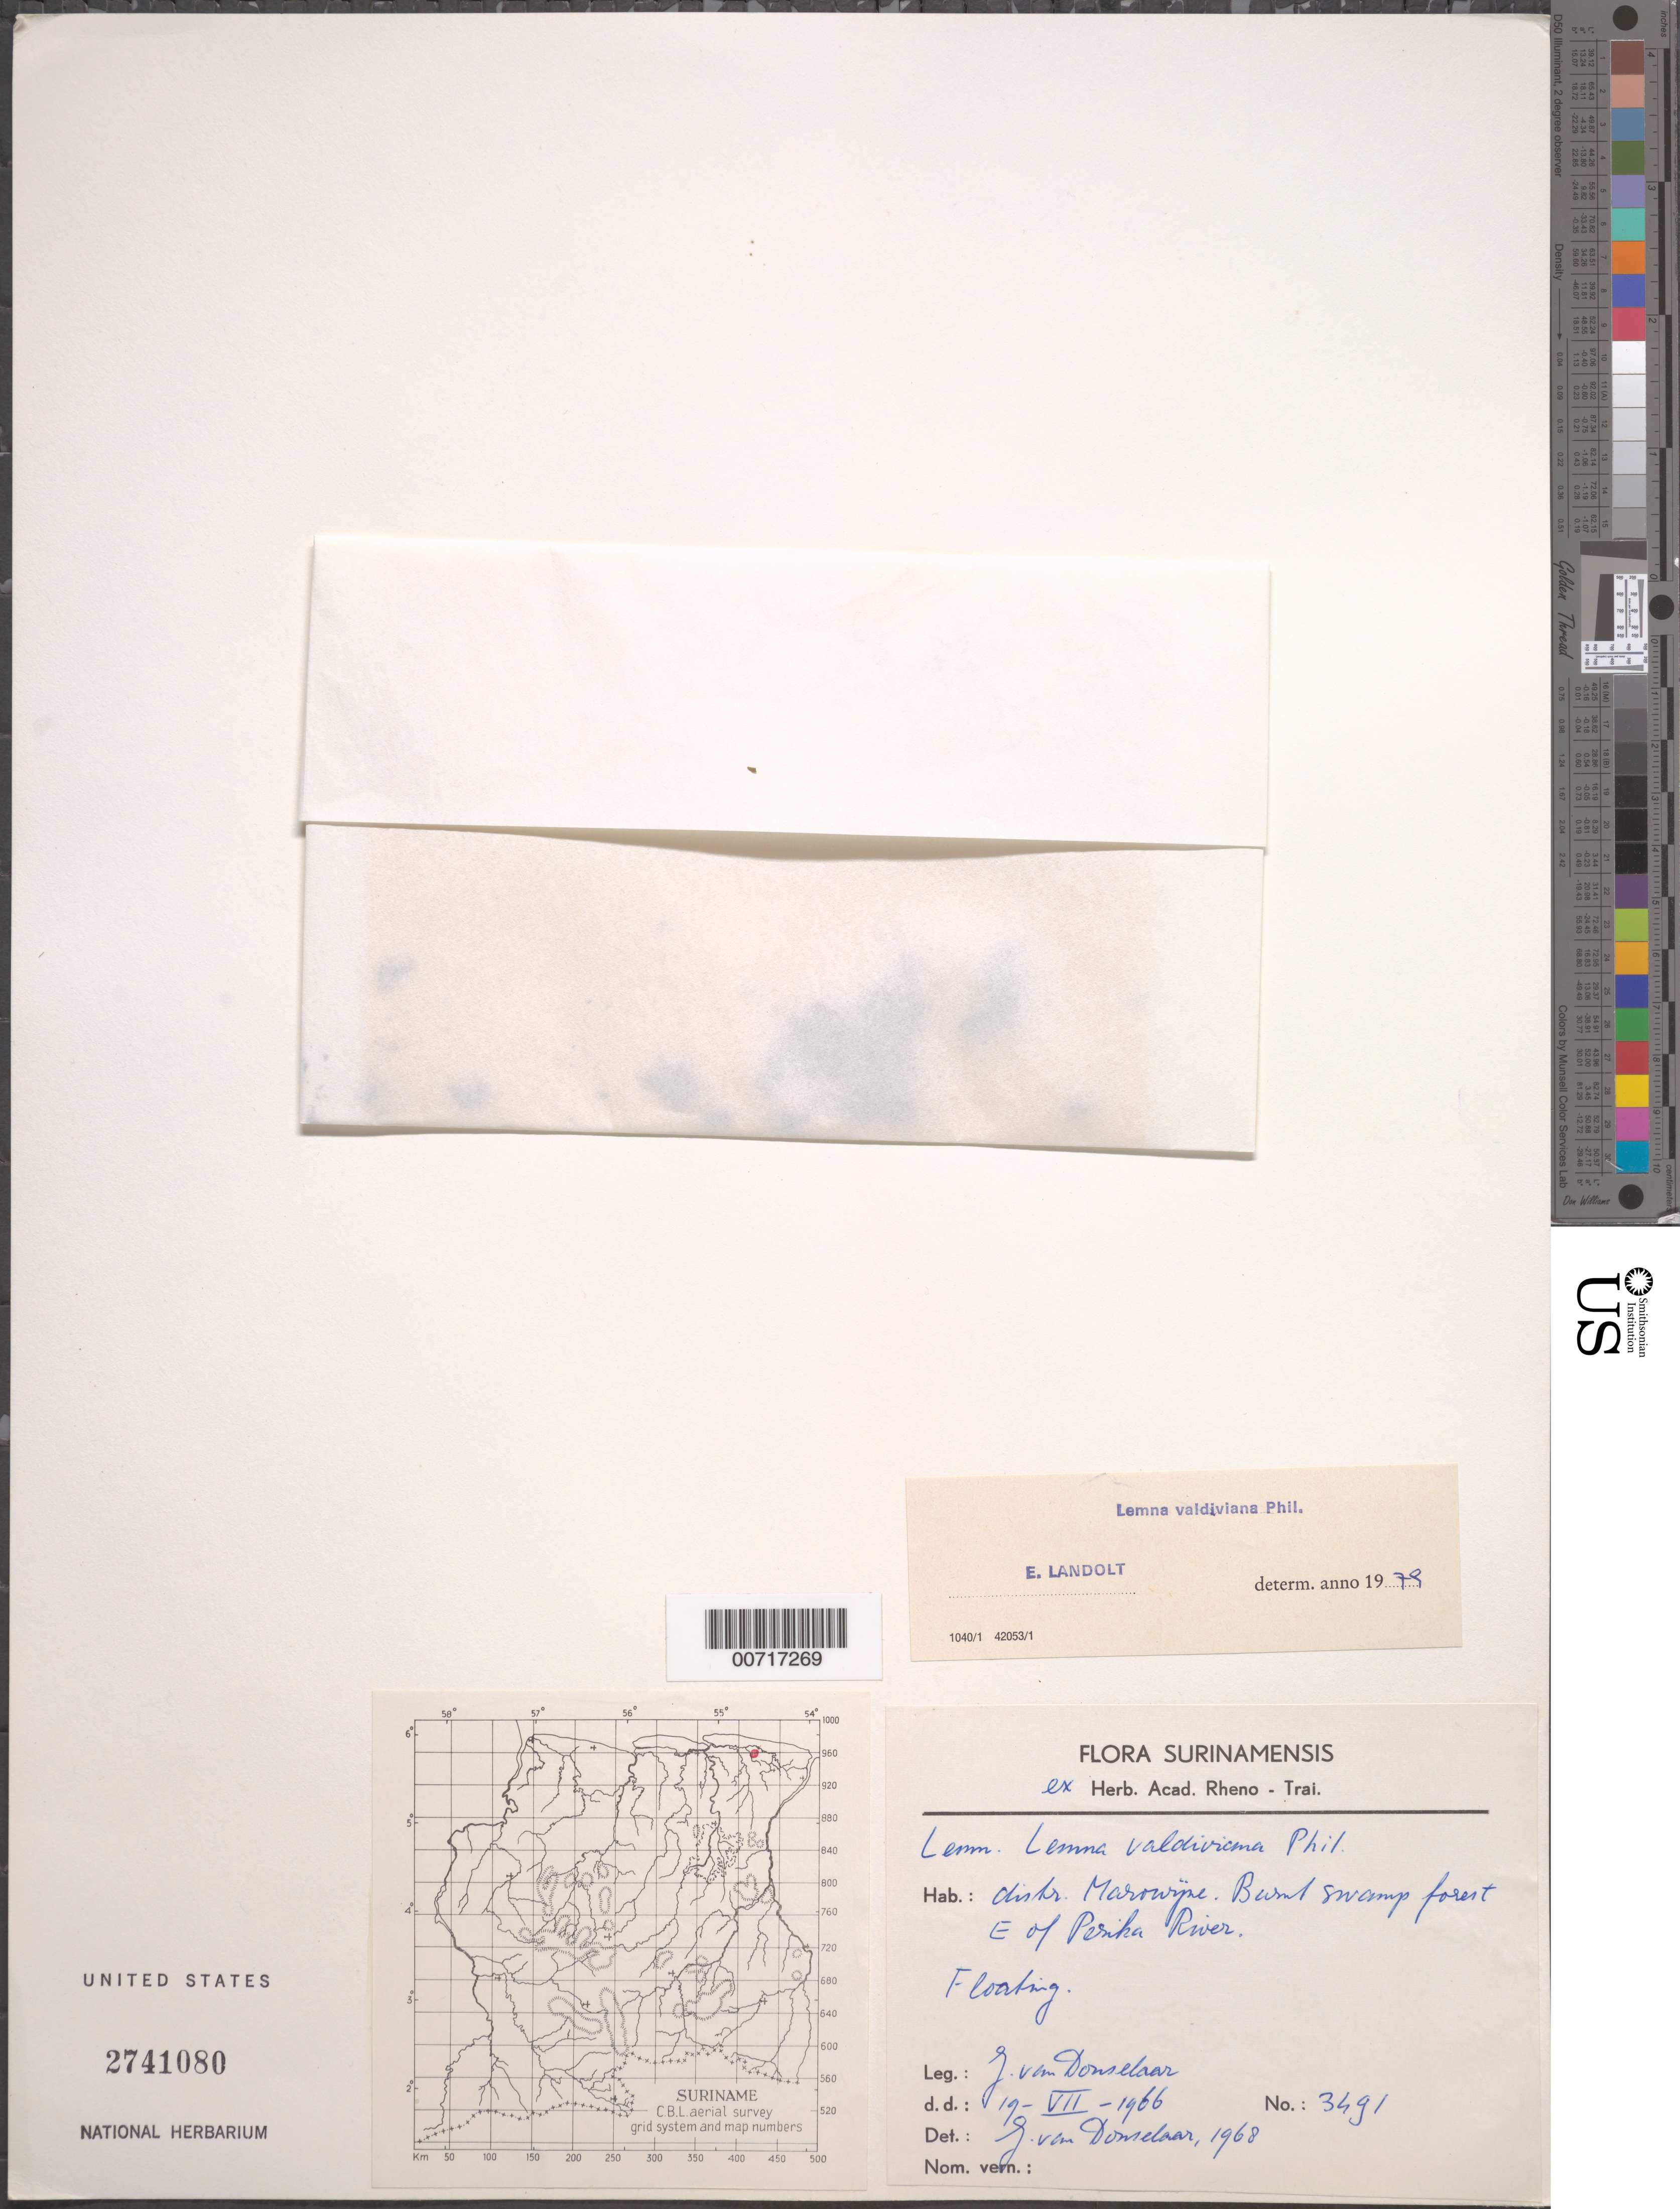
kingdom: Plantae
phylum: Tracheophyta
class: Liliopsida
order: Alismatales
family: Araceae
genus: Lemna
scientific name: Lemna valdiviana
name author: Phil.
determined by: DeFilipps, R. A.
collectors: J. Donselaar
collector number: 3491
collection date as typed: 19-Jul-66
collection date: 1966-07-19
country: Suriname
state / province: Marowijne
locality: Perica R., E of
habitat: Burnt swamp forest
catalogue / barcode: US 2741080